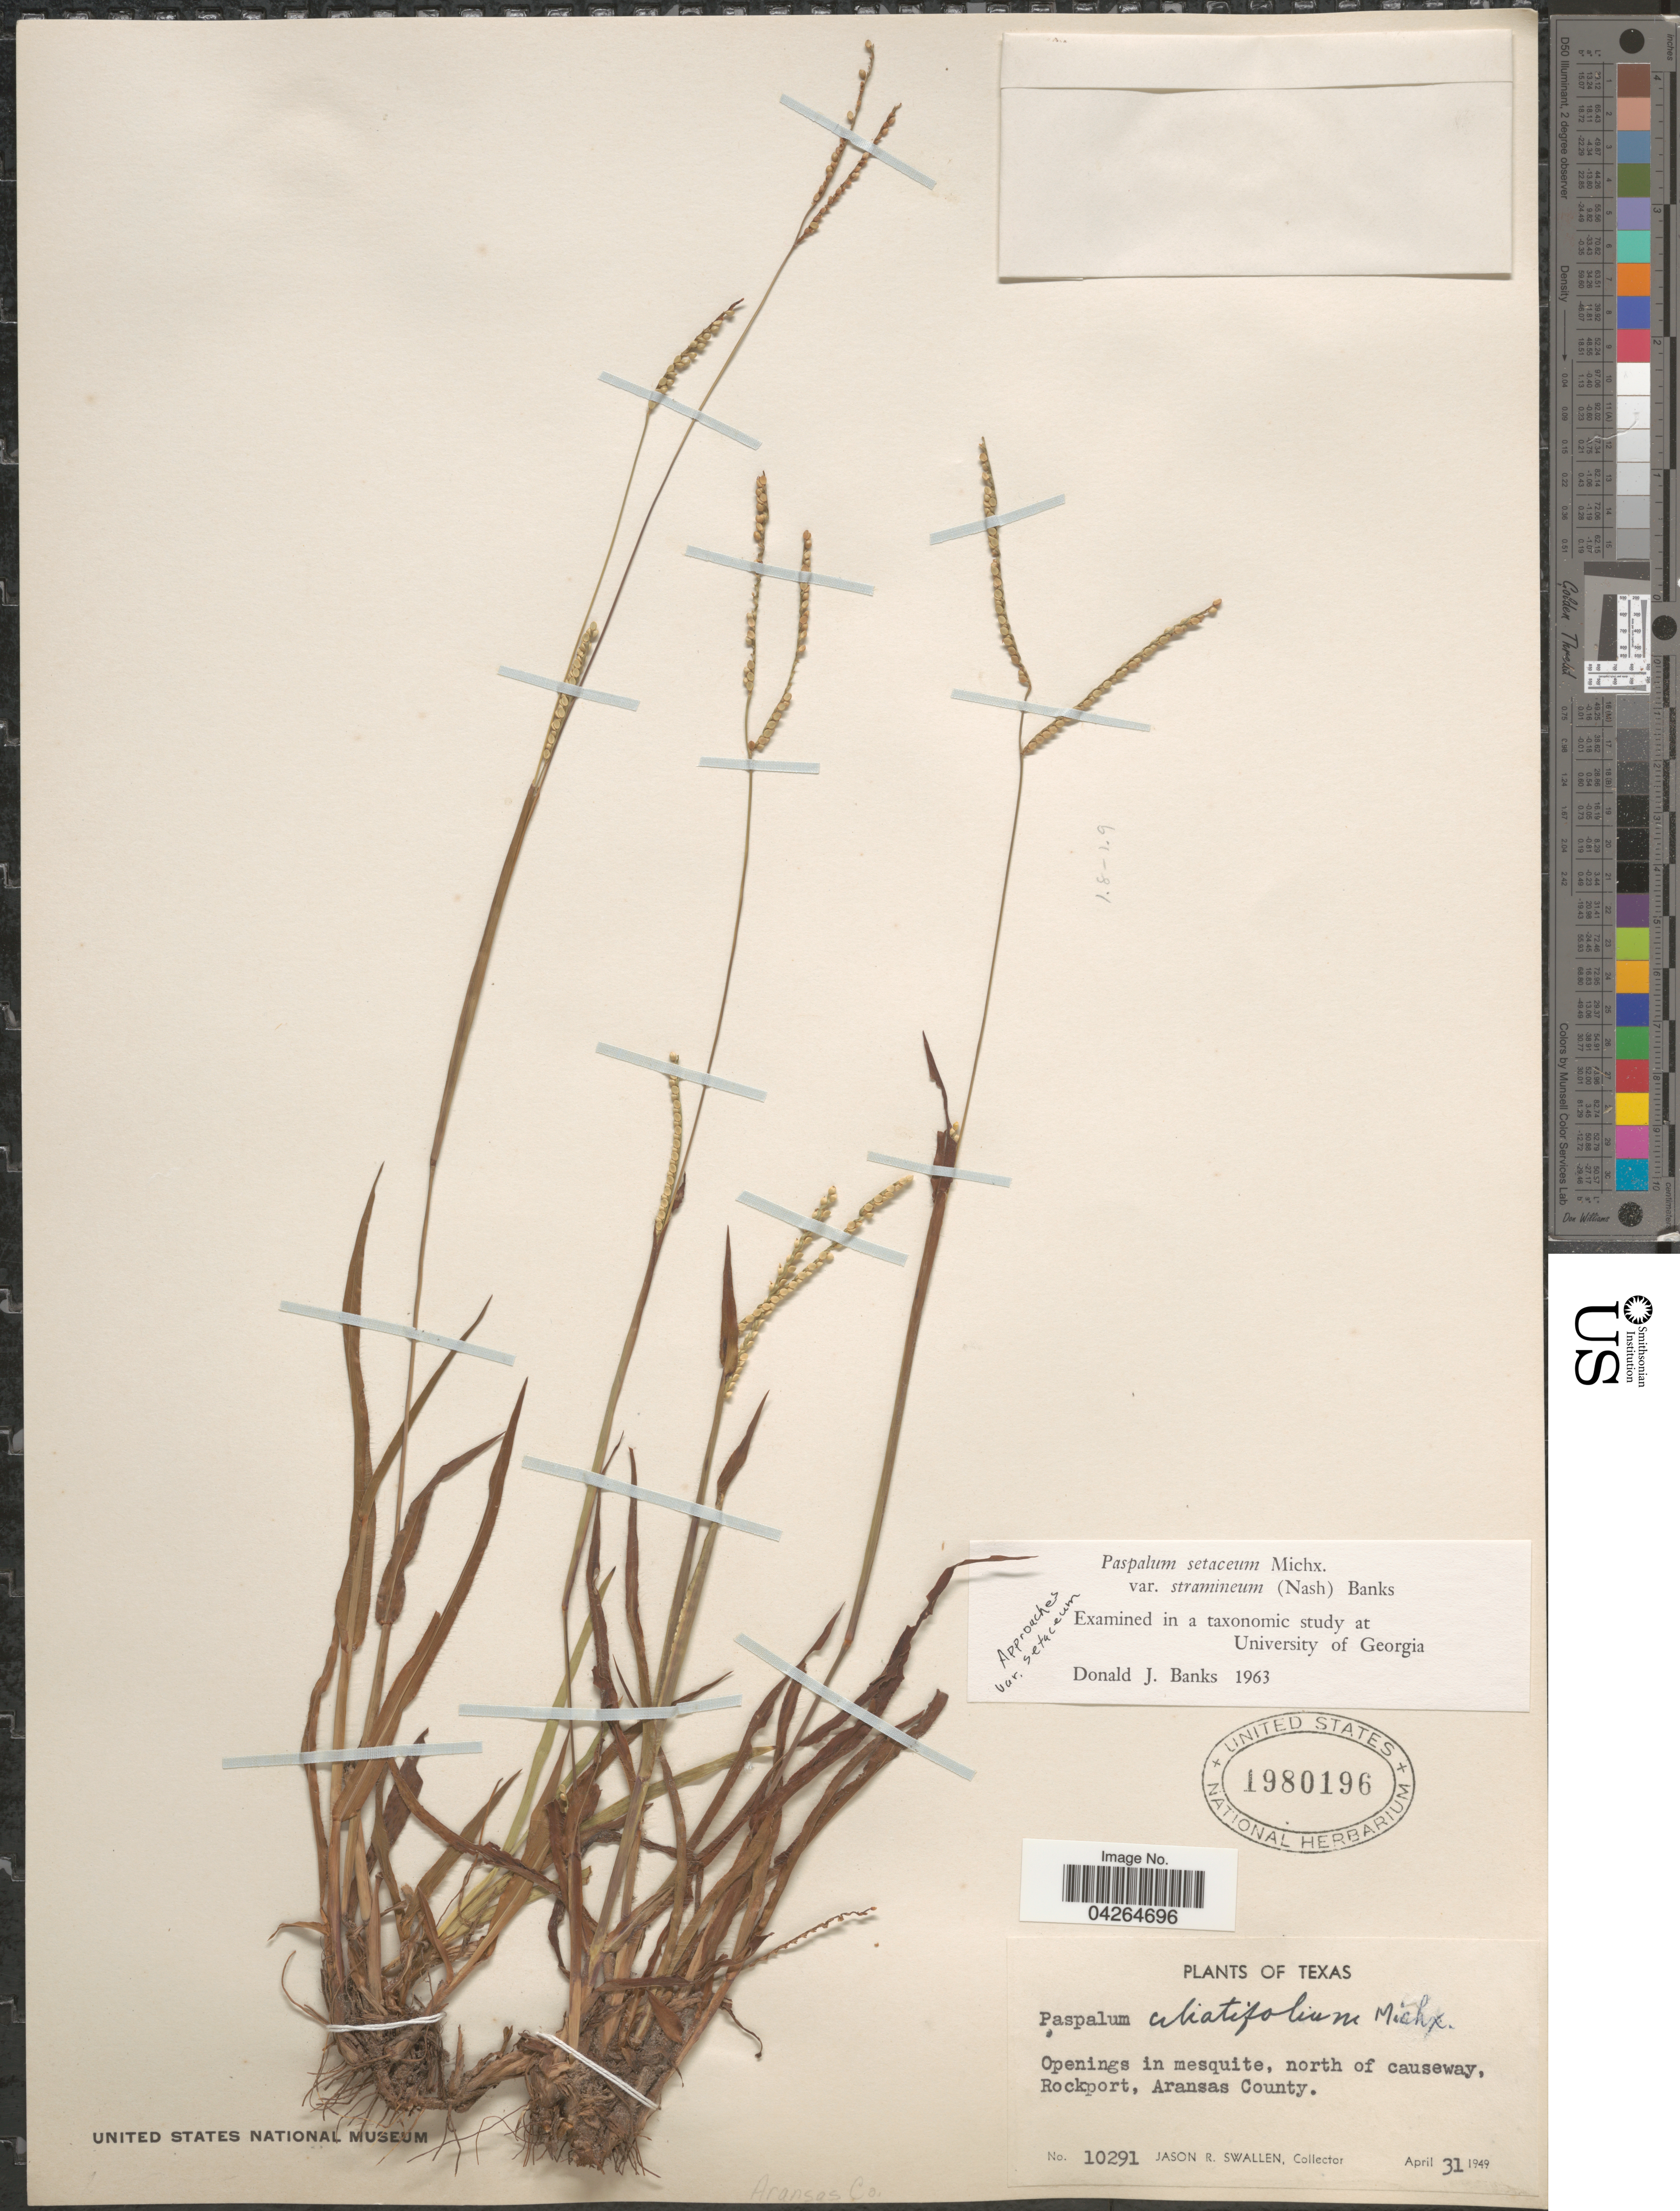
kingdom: Plantae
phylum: Tracheophyta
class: Liliopsida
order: Poales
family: Poaceae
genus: Paspalum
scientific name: Paspalum setaceum var. stramineum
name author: (Nash) D.J. Banks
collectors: J. R. Swallen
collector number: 10291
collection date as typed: April 31 1949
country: United States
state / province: Texas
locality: Openings in mesquite, north of causeway, Rockport, Aransas County.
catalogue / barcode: US 1980196